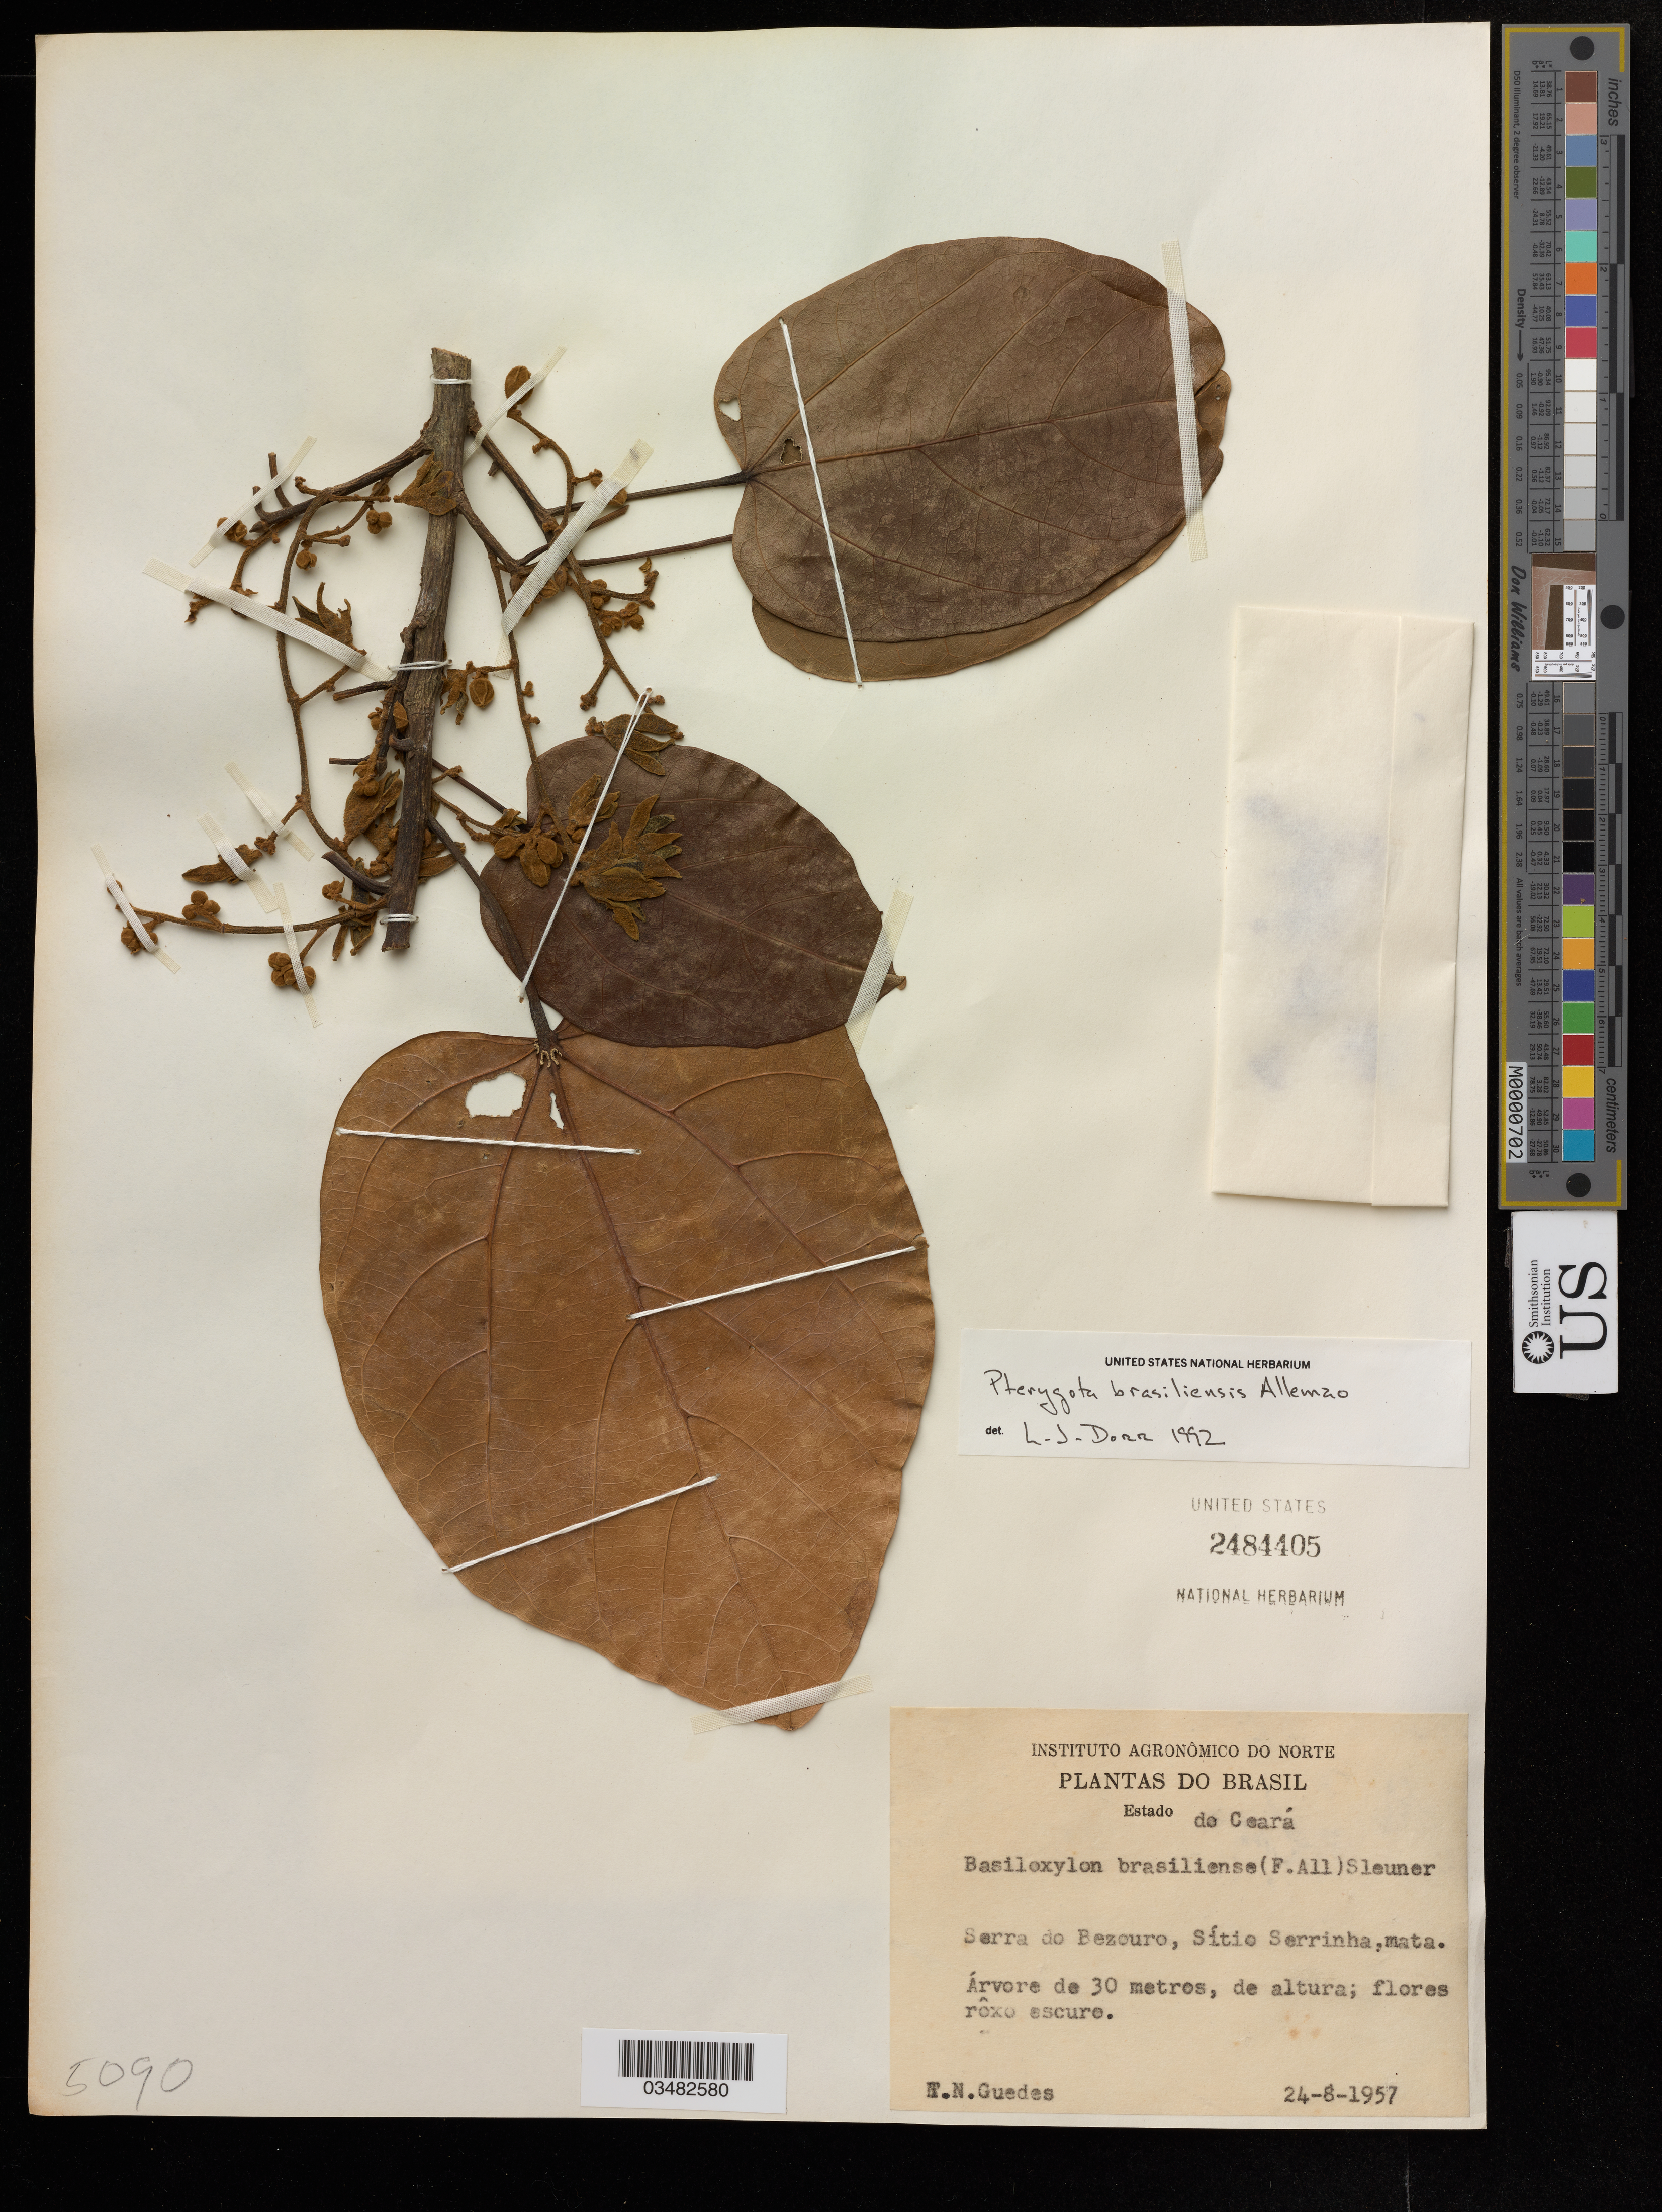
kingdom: Plantae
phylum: Tracheophyta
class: Magnoliopsida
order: Malvales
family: Malvaceae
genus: Pterygota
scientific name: Pterygota brasiliensis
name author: Allemão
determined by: Dorr, Laurence J., Curator (BOT), Smithsonian Institution - National Museum of Natural History (UNITED STATES)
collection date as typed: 24-8-1957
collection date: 1957-08-24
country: Brazil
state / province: Ceará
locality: Serra do Bezouro, Sitio Serrinha, mata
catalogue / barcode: US 2484405